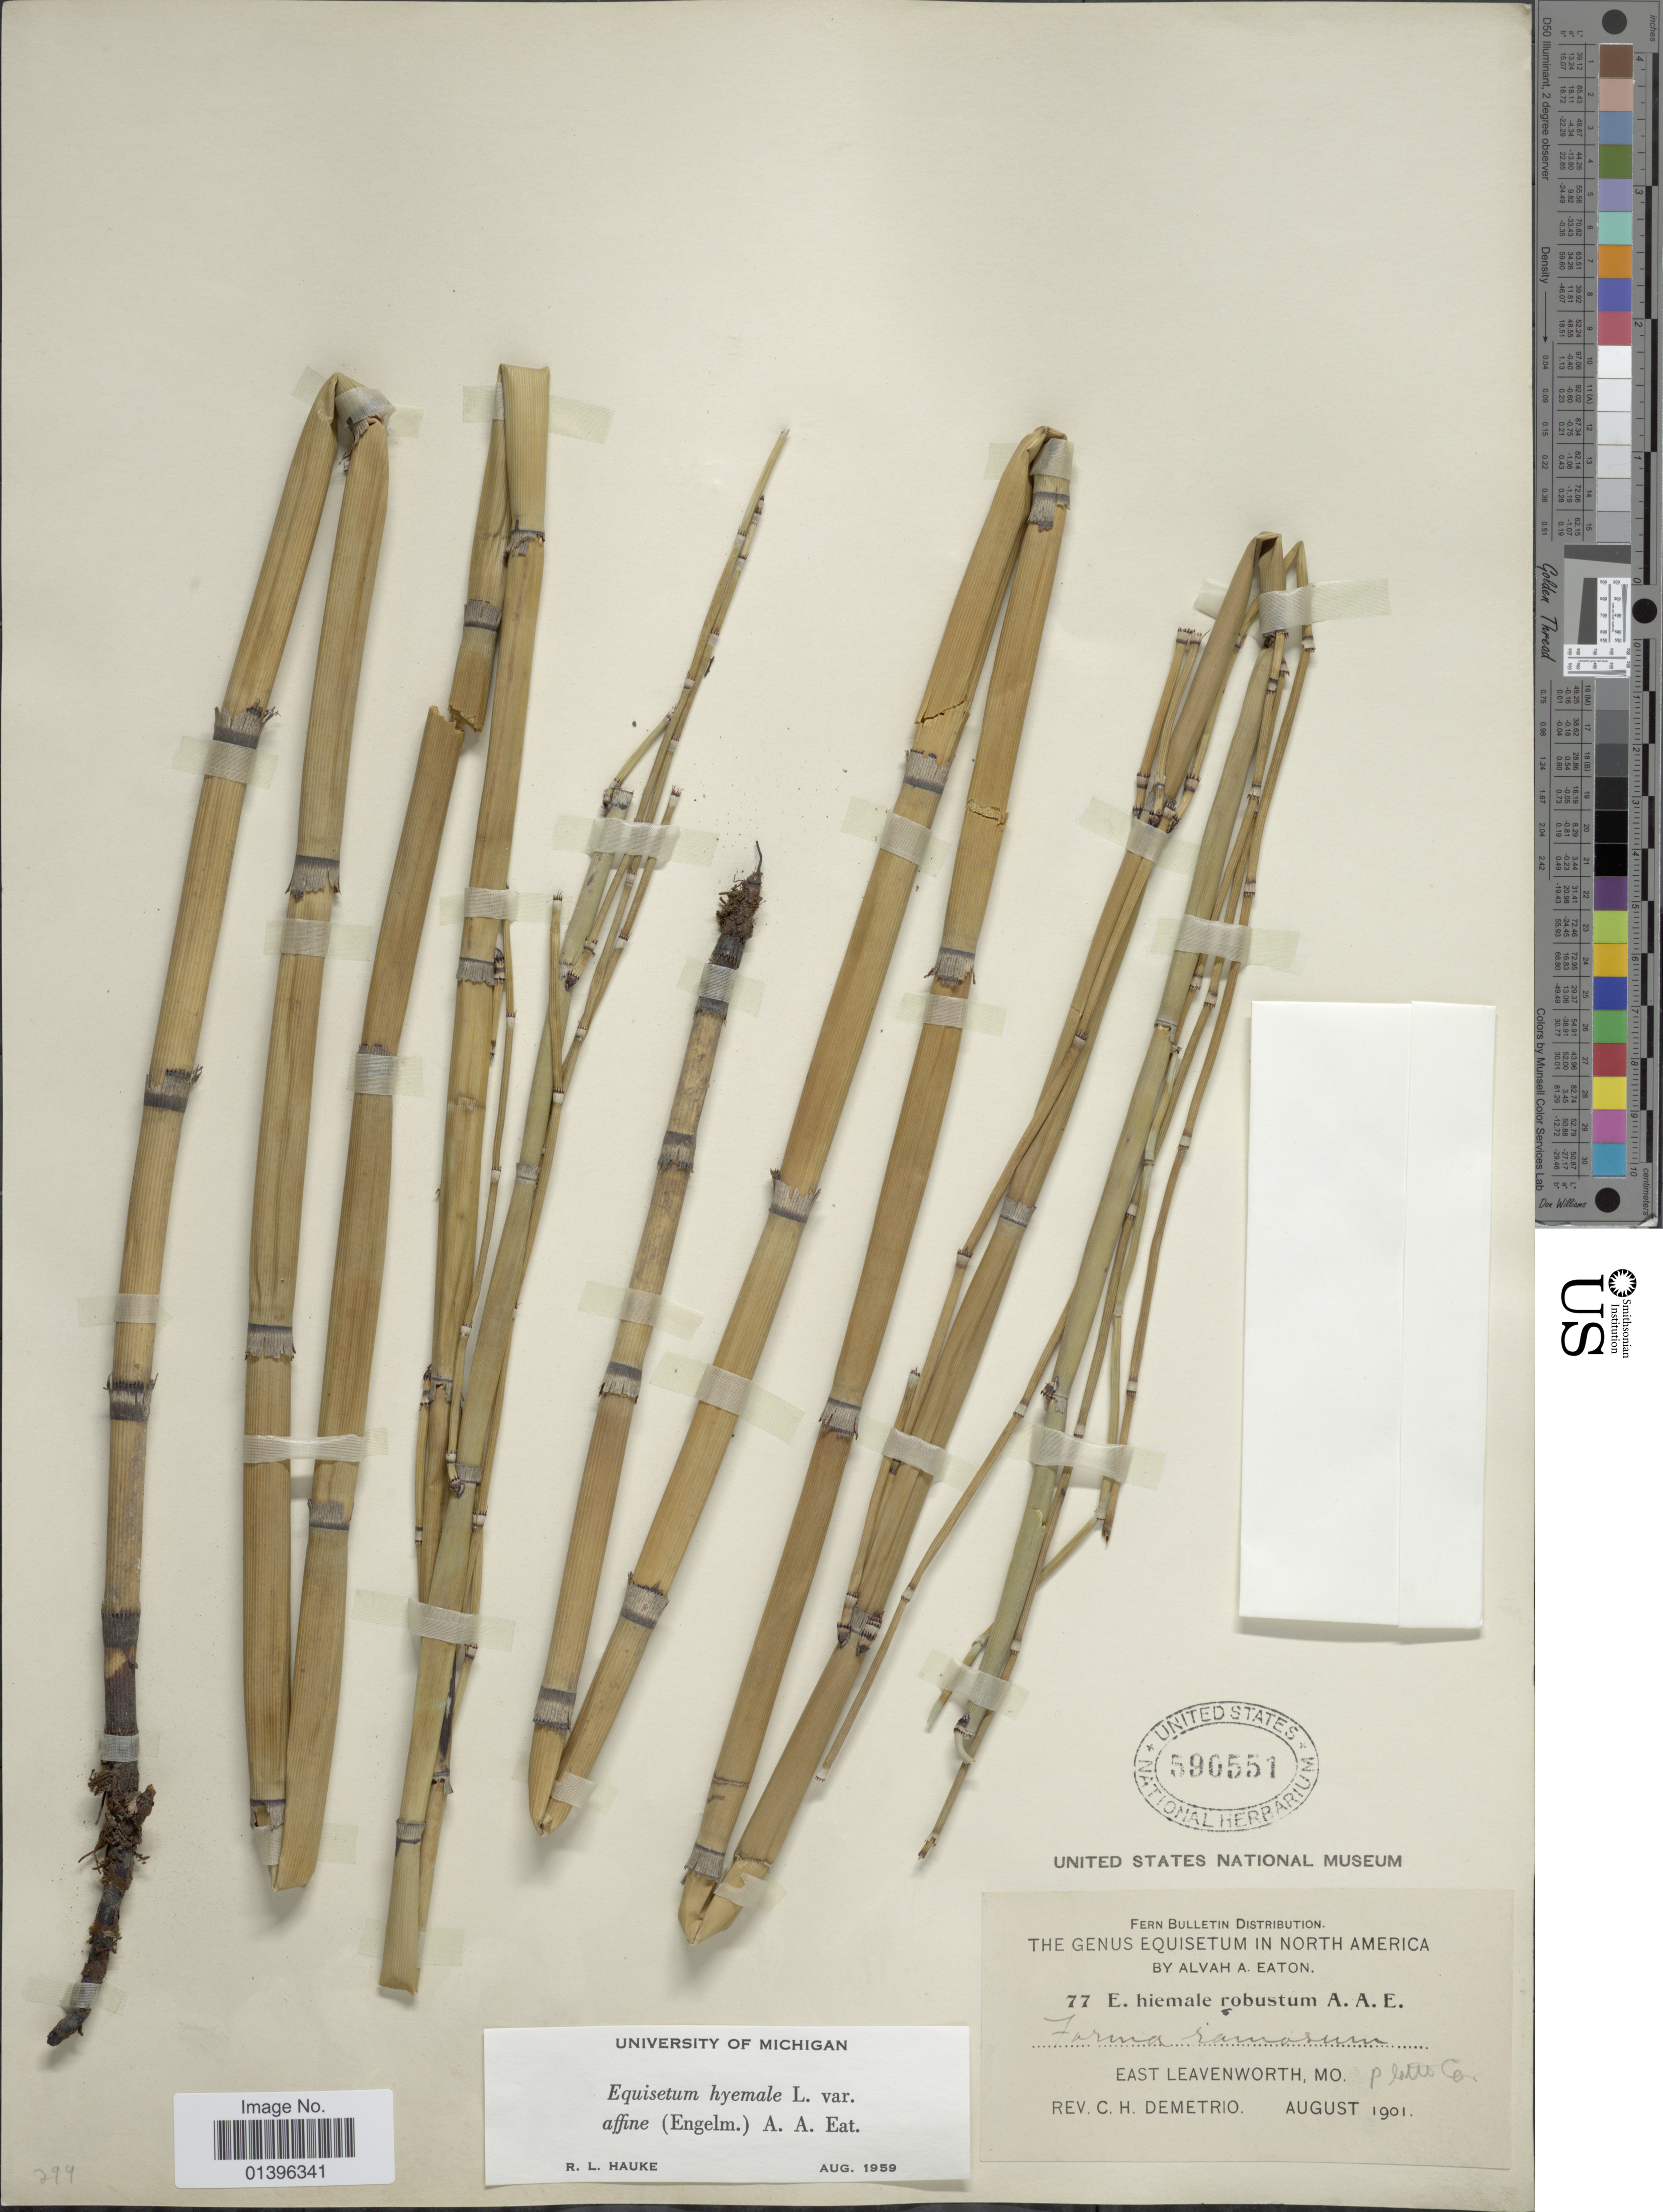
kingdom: Plantae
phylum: Tracheophyta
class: Polypodiopsida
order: Equisetales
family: Equisetaceae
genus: Equisetum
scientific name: Equisetum hyemale var. affine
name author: (Engelm.) A.A. Eaton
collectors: C. Demetrio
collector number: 77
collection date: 1901-08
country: United States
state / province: Missouri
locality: East Leavenworth, Platte Co.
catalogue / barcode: US 590551